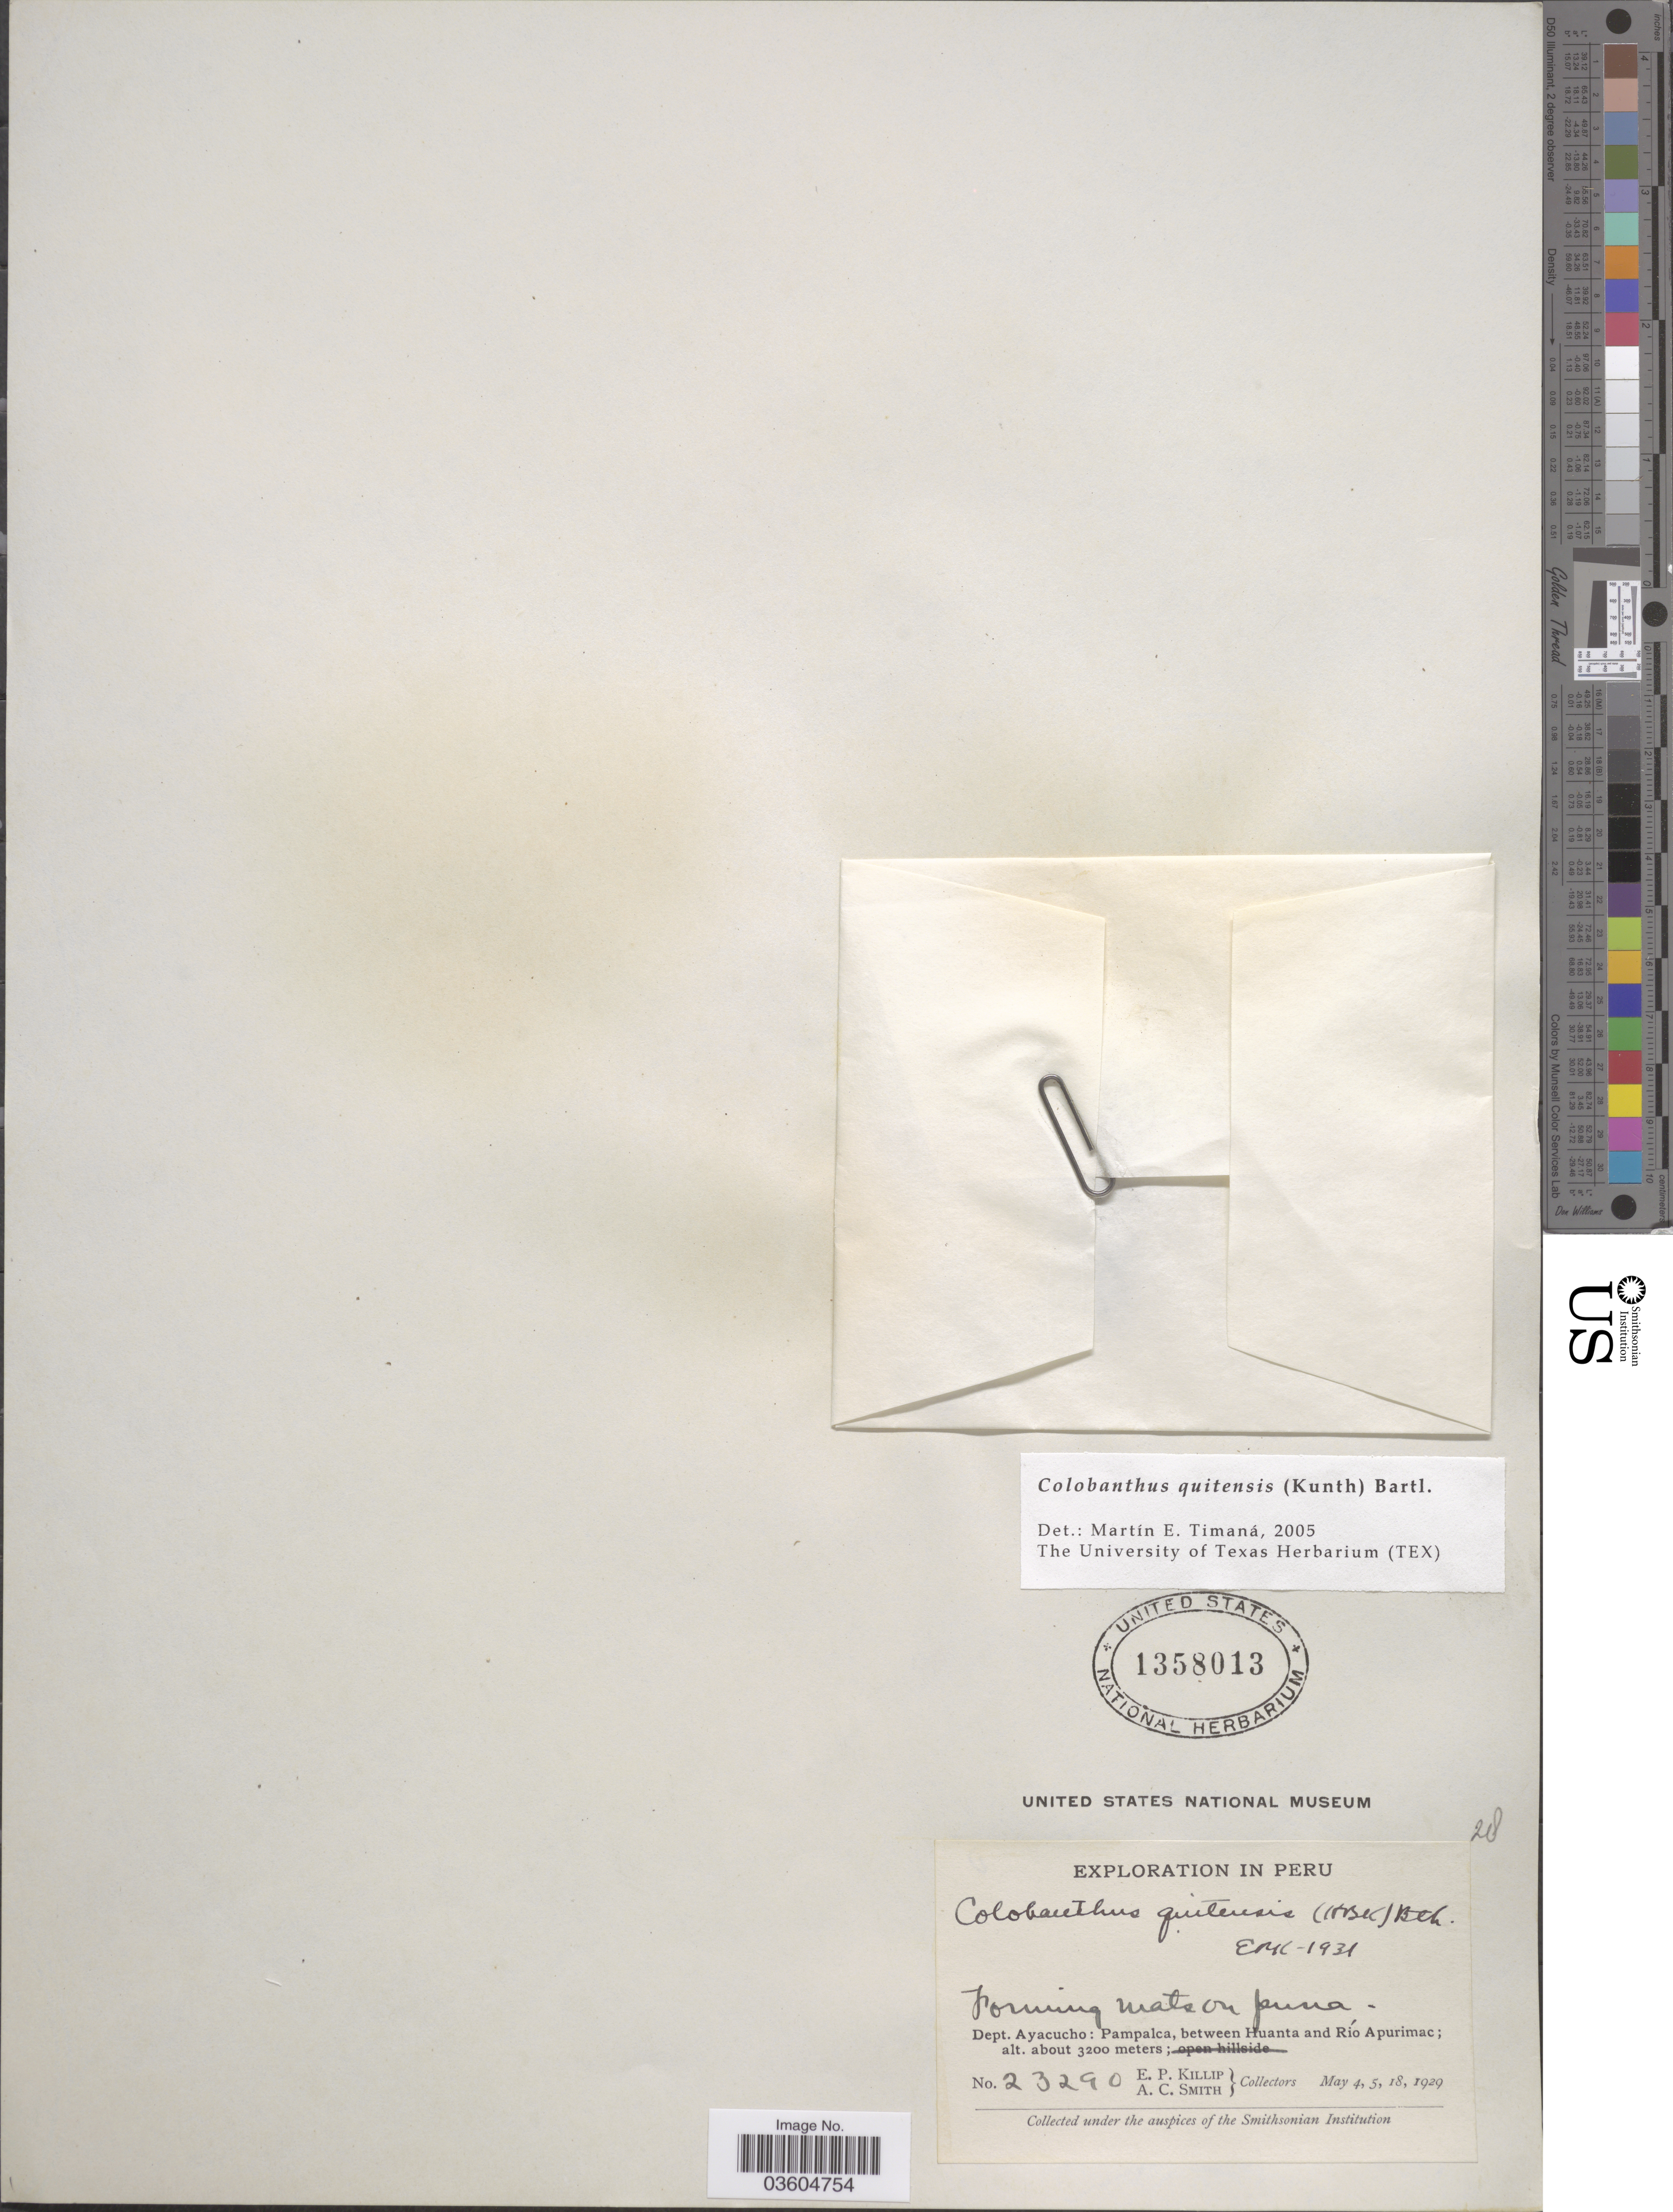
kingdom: Plantae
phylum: Tracheophyta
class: Magnoliopsida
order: Caryophyllales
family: Caryophyllaceae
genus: Colobanthus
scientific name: Colobanthus quitensis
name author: (Kunth) Bartl.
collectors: E. P. Killip & A. C. Smith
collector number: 23290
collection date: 1929-05-04/1929-05-18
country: Peru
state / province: Ayacucho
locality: Dept. Ayacucho: Pampalca, between Huanta and Río Apurimac.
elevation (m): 3200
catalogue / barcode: US 1358013